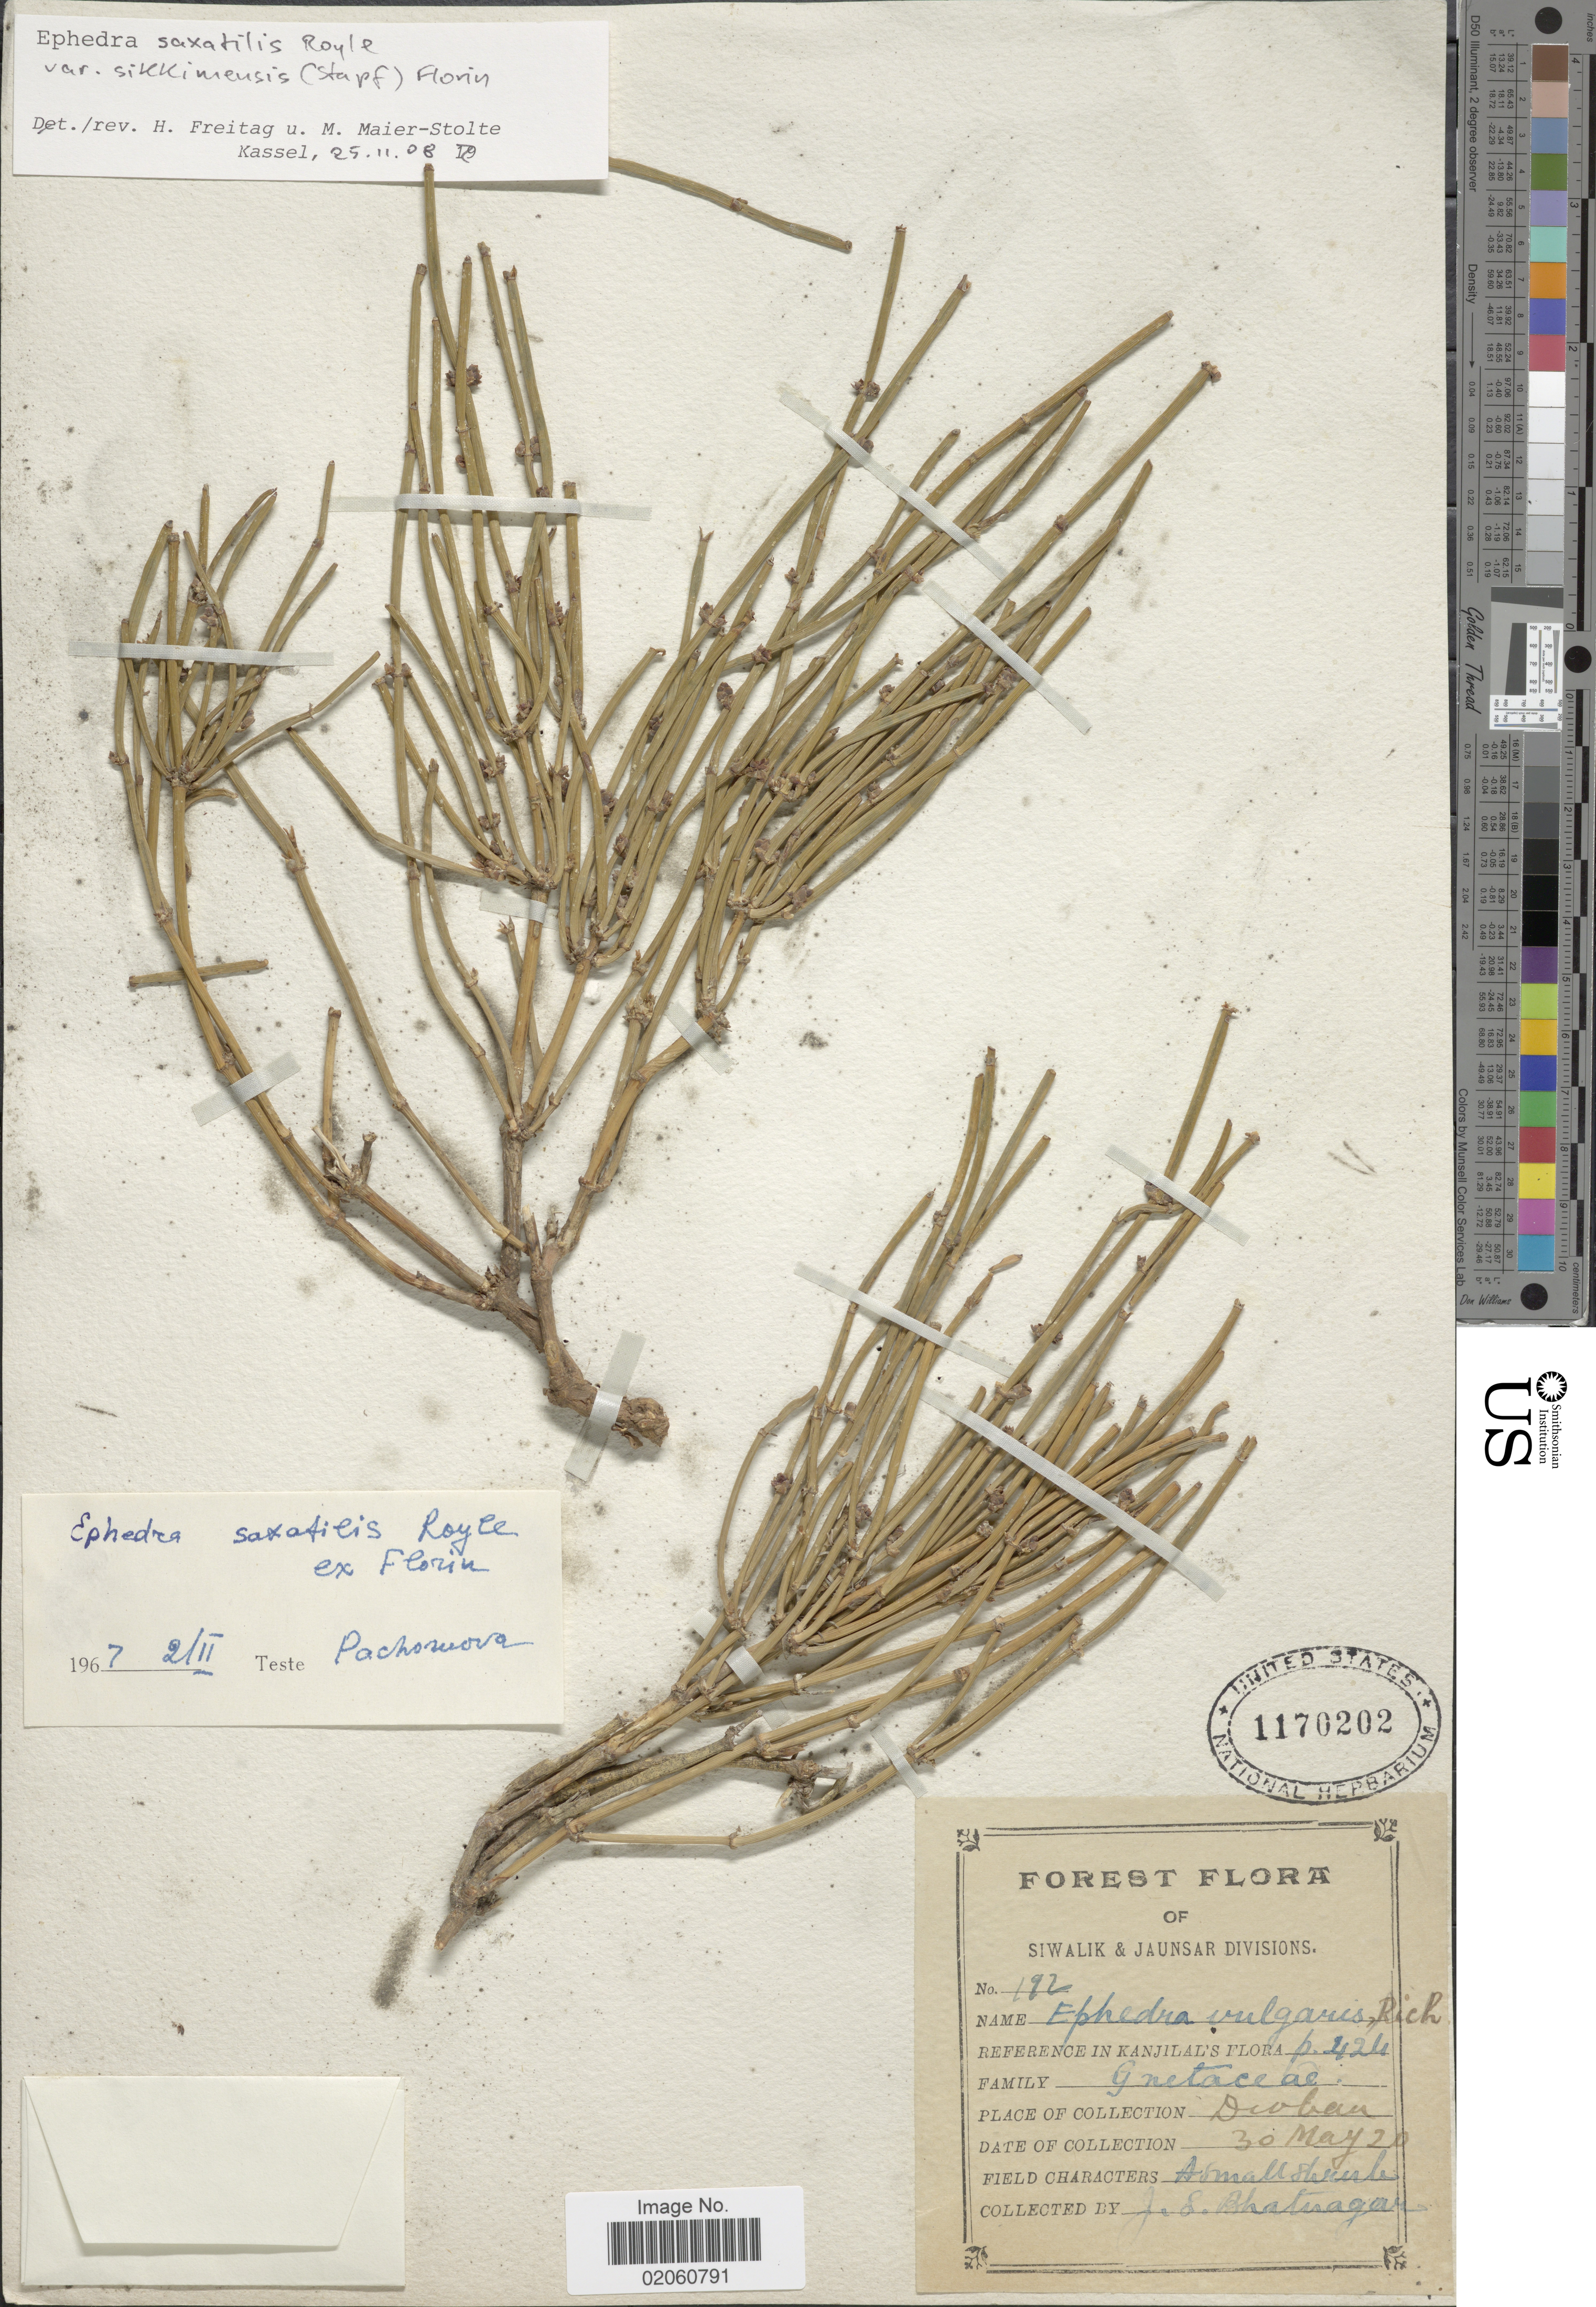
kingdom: Plantae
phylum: Tracheophyta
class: Gnetopsida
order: Ephedrales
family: Ephedraceae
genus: Ephedra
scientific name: Ephedra saxatilis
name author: (Stapf) Royle ex Florin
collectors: J. Bhatuagar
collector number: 192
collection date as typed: Transcribed d/m/y: 30/5/20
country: India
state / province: Uttarakhand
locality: Forest of Siwalik & Jaunsar Divisions, Deoban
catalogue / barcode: US 1170202